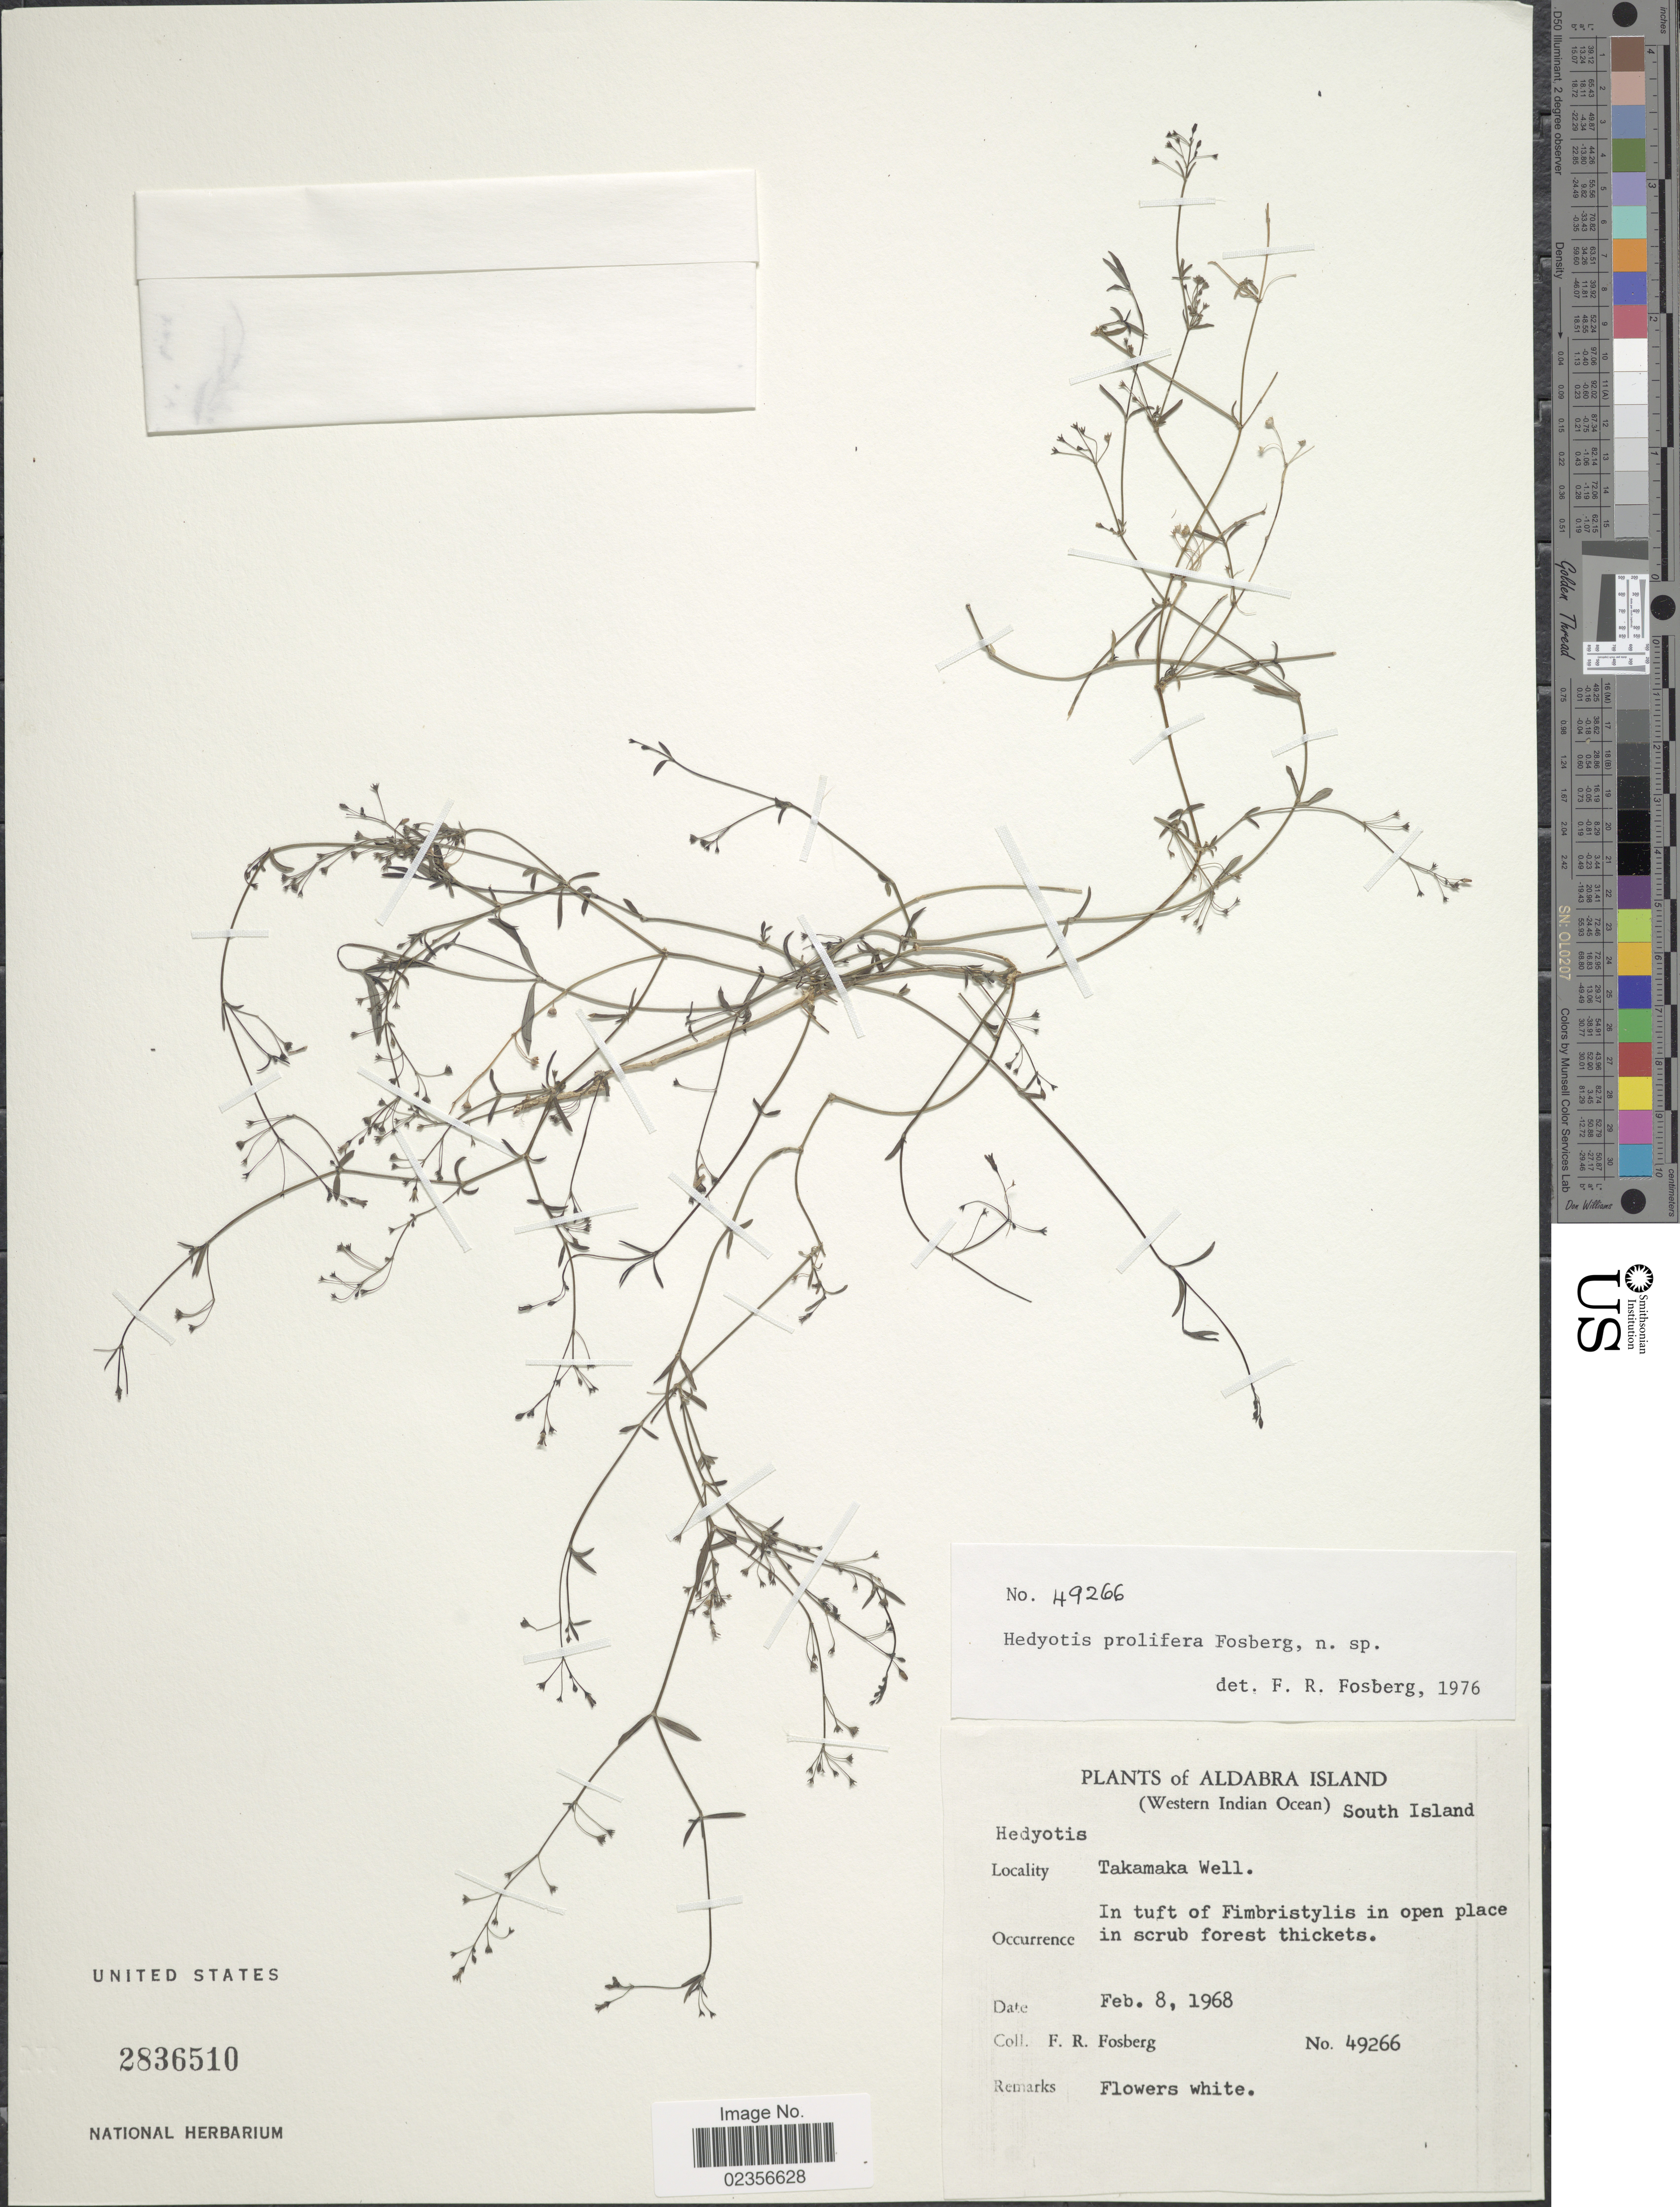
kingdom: Plantae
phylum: Tracheophyta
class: Magnoliopsida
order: Gentianales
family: Rubiaceae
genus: Hedyotis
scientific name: Hedyotis prolifera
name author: Fosberg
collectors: F. R. Fosberg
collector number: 49266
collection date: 1968-02-08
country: Seychelles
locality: Aldabra Island: South Island Takamaka Well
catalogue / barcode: US 2836510